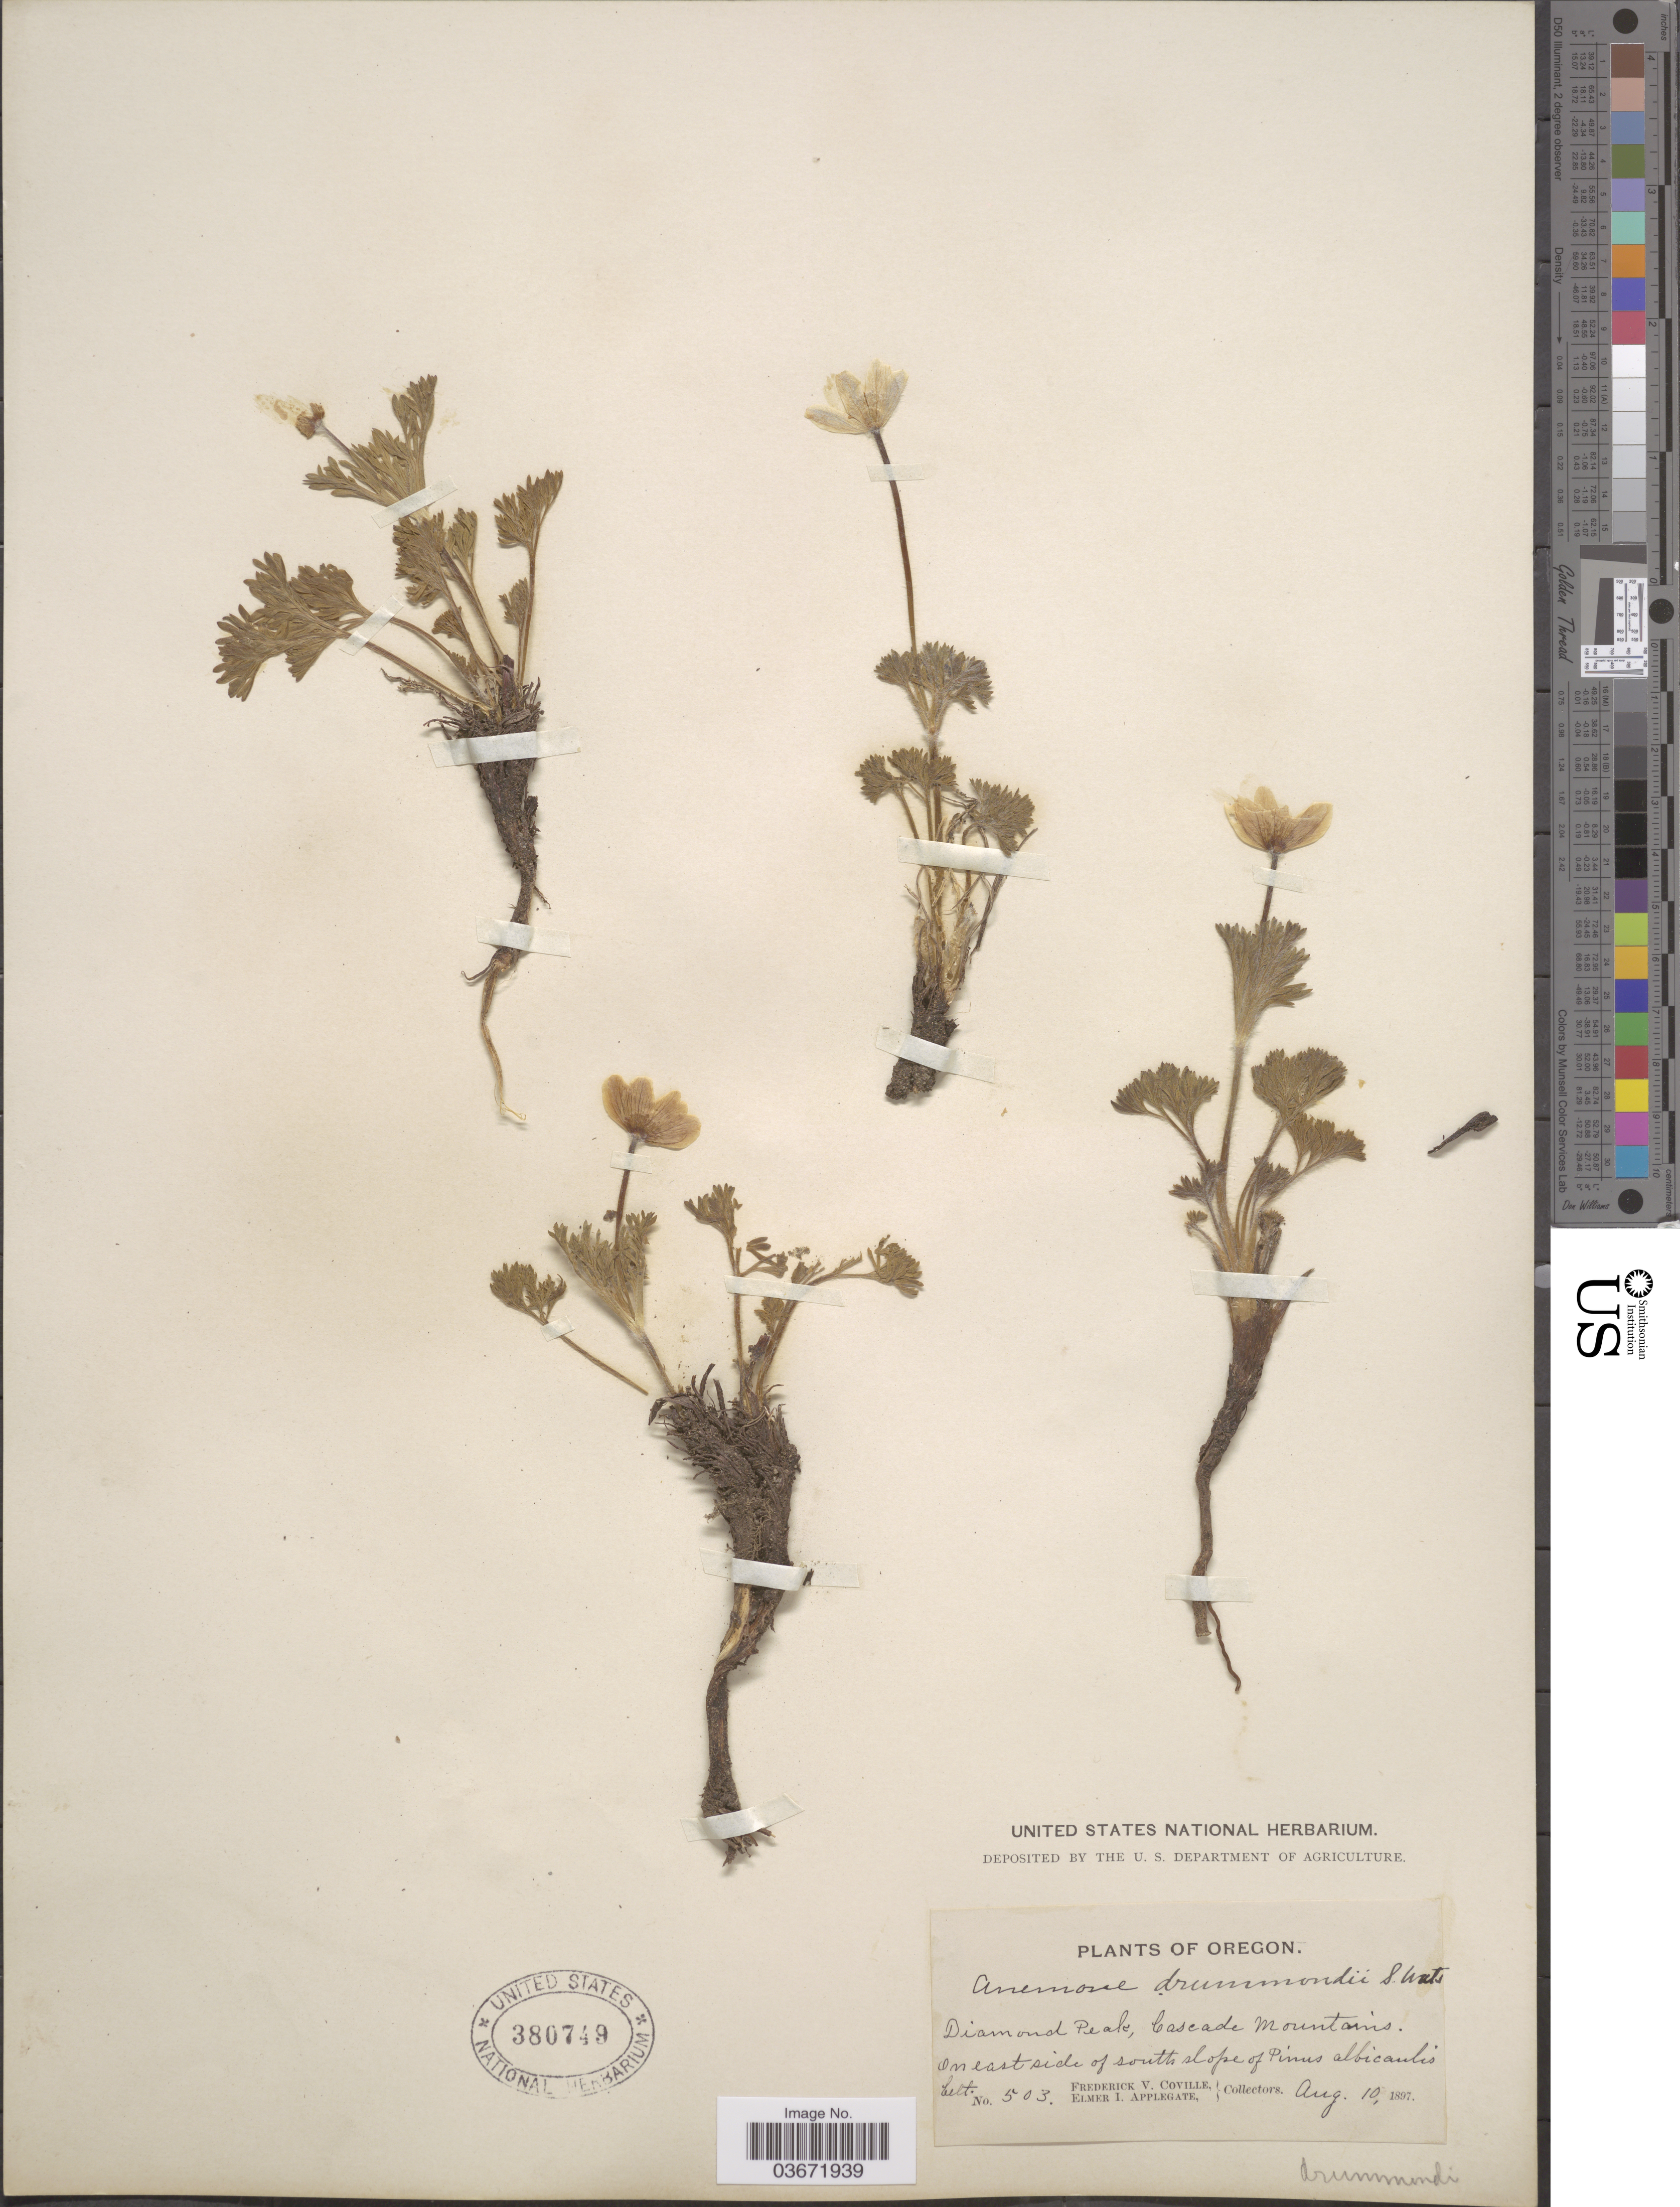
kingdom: Plantae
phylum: Tracheophyta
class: Magnoliopsida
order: Ranunculales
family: Ranunculaceae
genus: Anemone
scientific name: Anemone drummondii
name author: S. Watson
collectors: F. V. Coville & E. I. Applegate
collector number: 503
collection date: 1897-08-10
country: United States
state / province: Oregon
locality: Diamond Peak, Cascade Mountains.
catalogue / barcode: US 380749